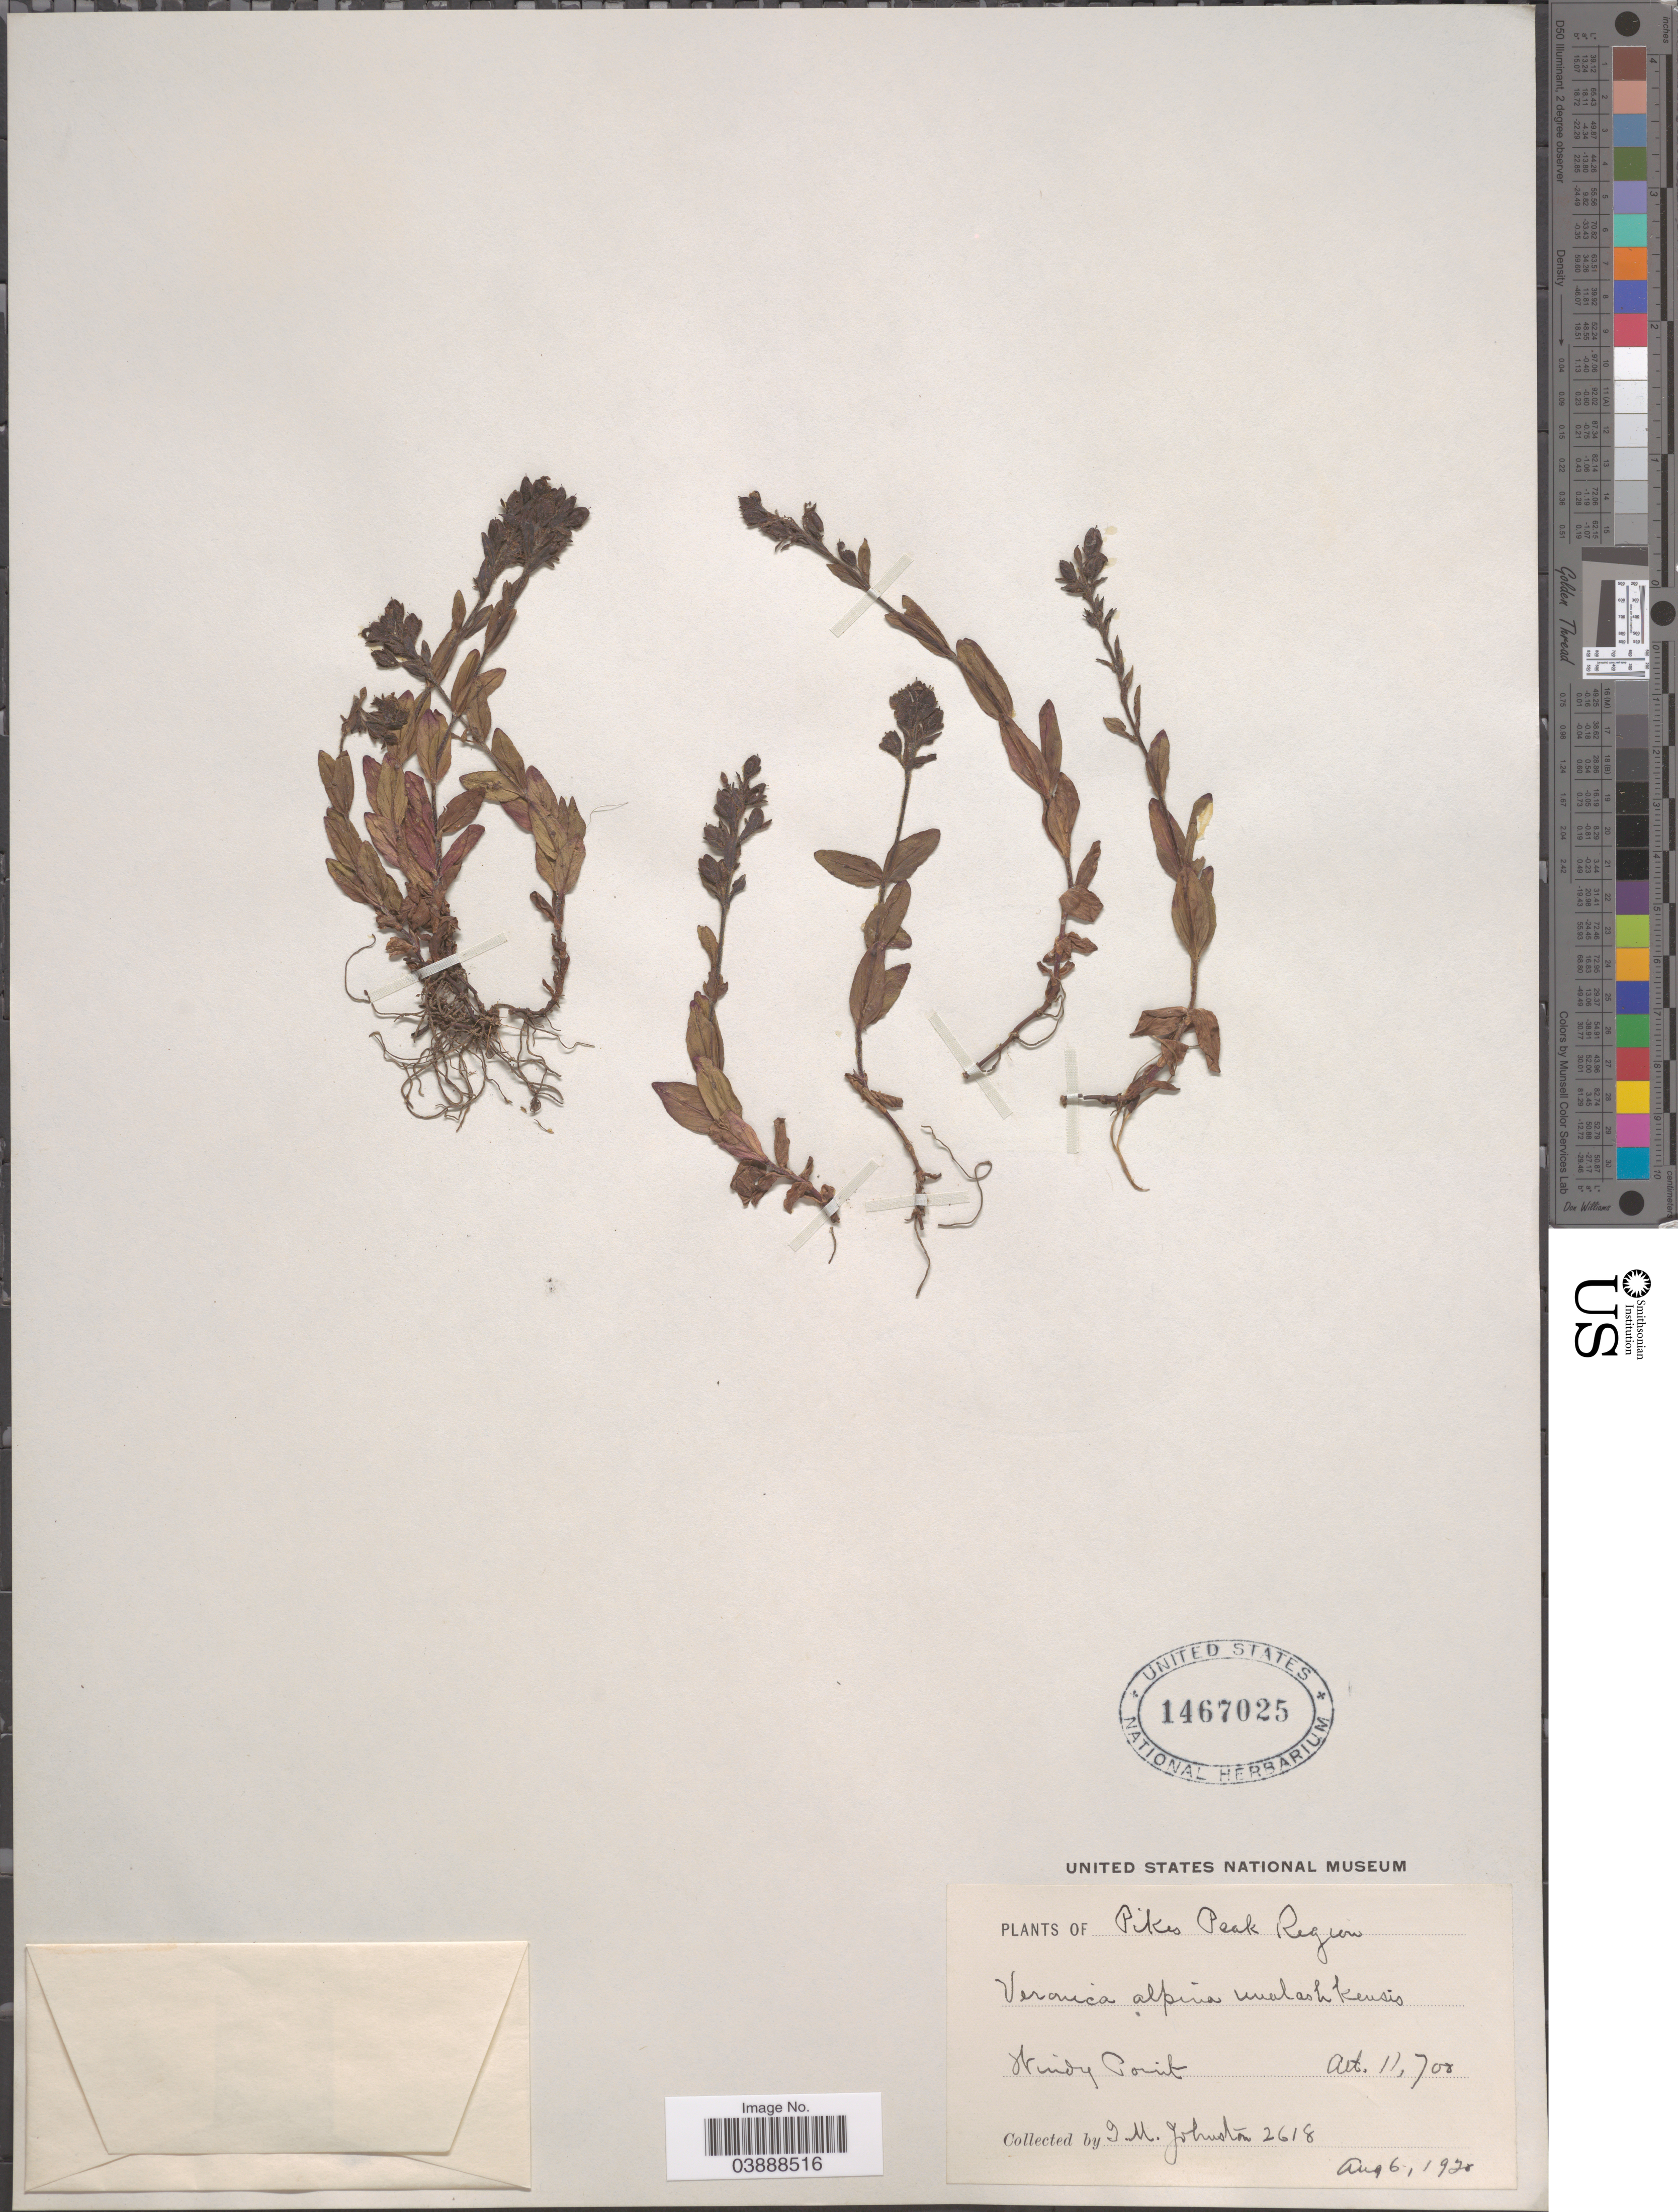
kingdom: Plantae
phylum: Tracheophyta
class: Magnoliopsida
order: Lamiales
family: Plantaginaceae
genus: Veronica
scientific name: Veronica wormskjoldii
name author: Roem. & Schult.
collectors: J. Johnston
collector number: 2618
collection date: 1920-08-06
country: United States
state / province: Colorado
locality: Pikes Peak Region. Windy Point.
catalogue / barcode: US 1467025